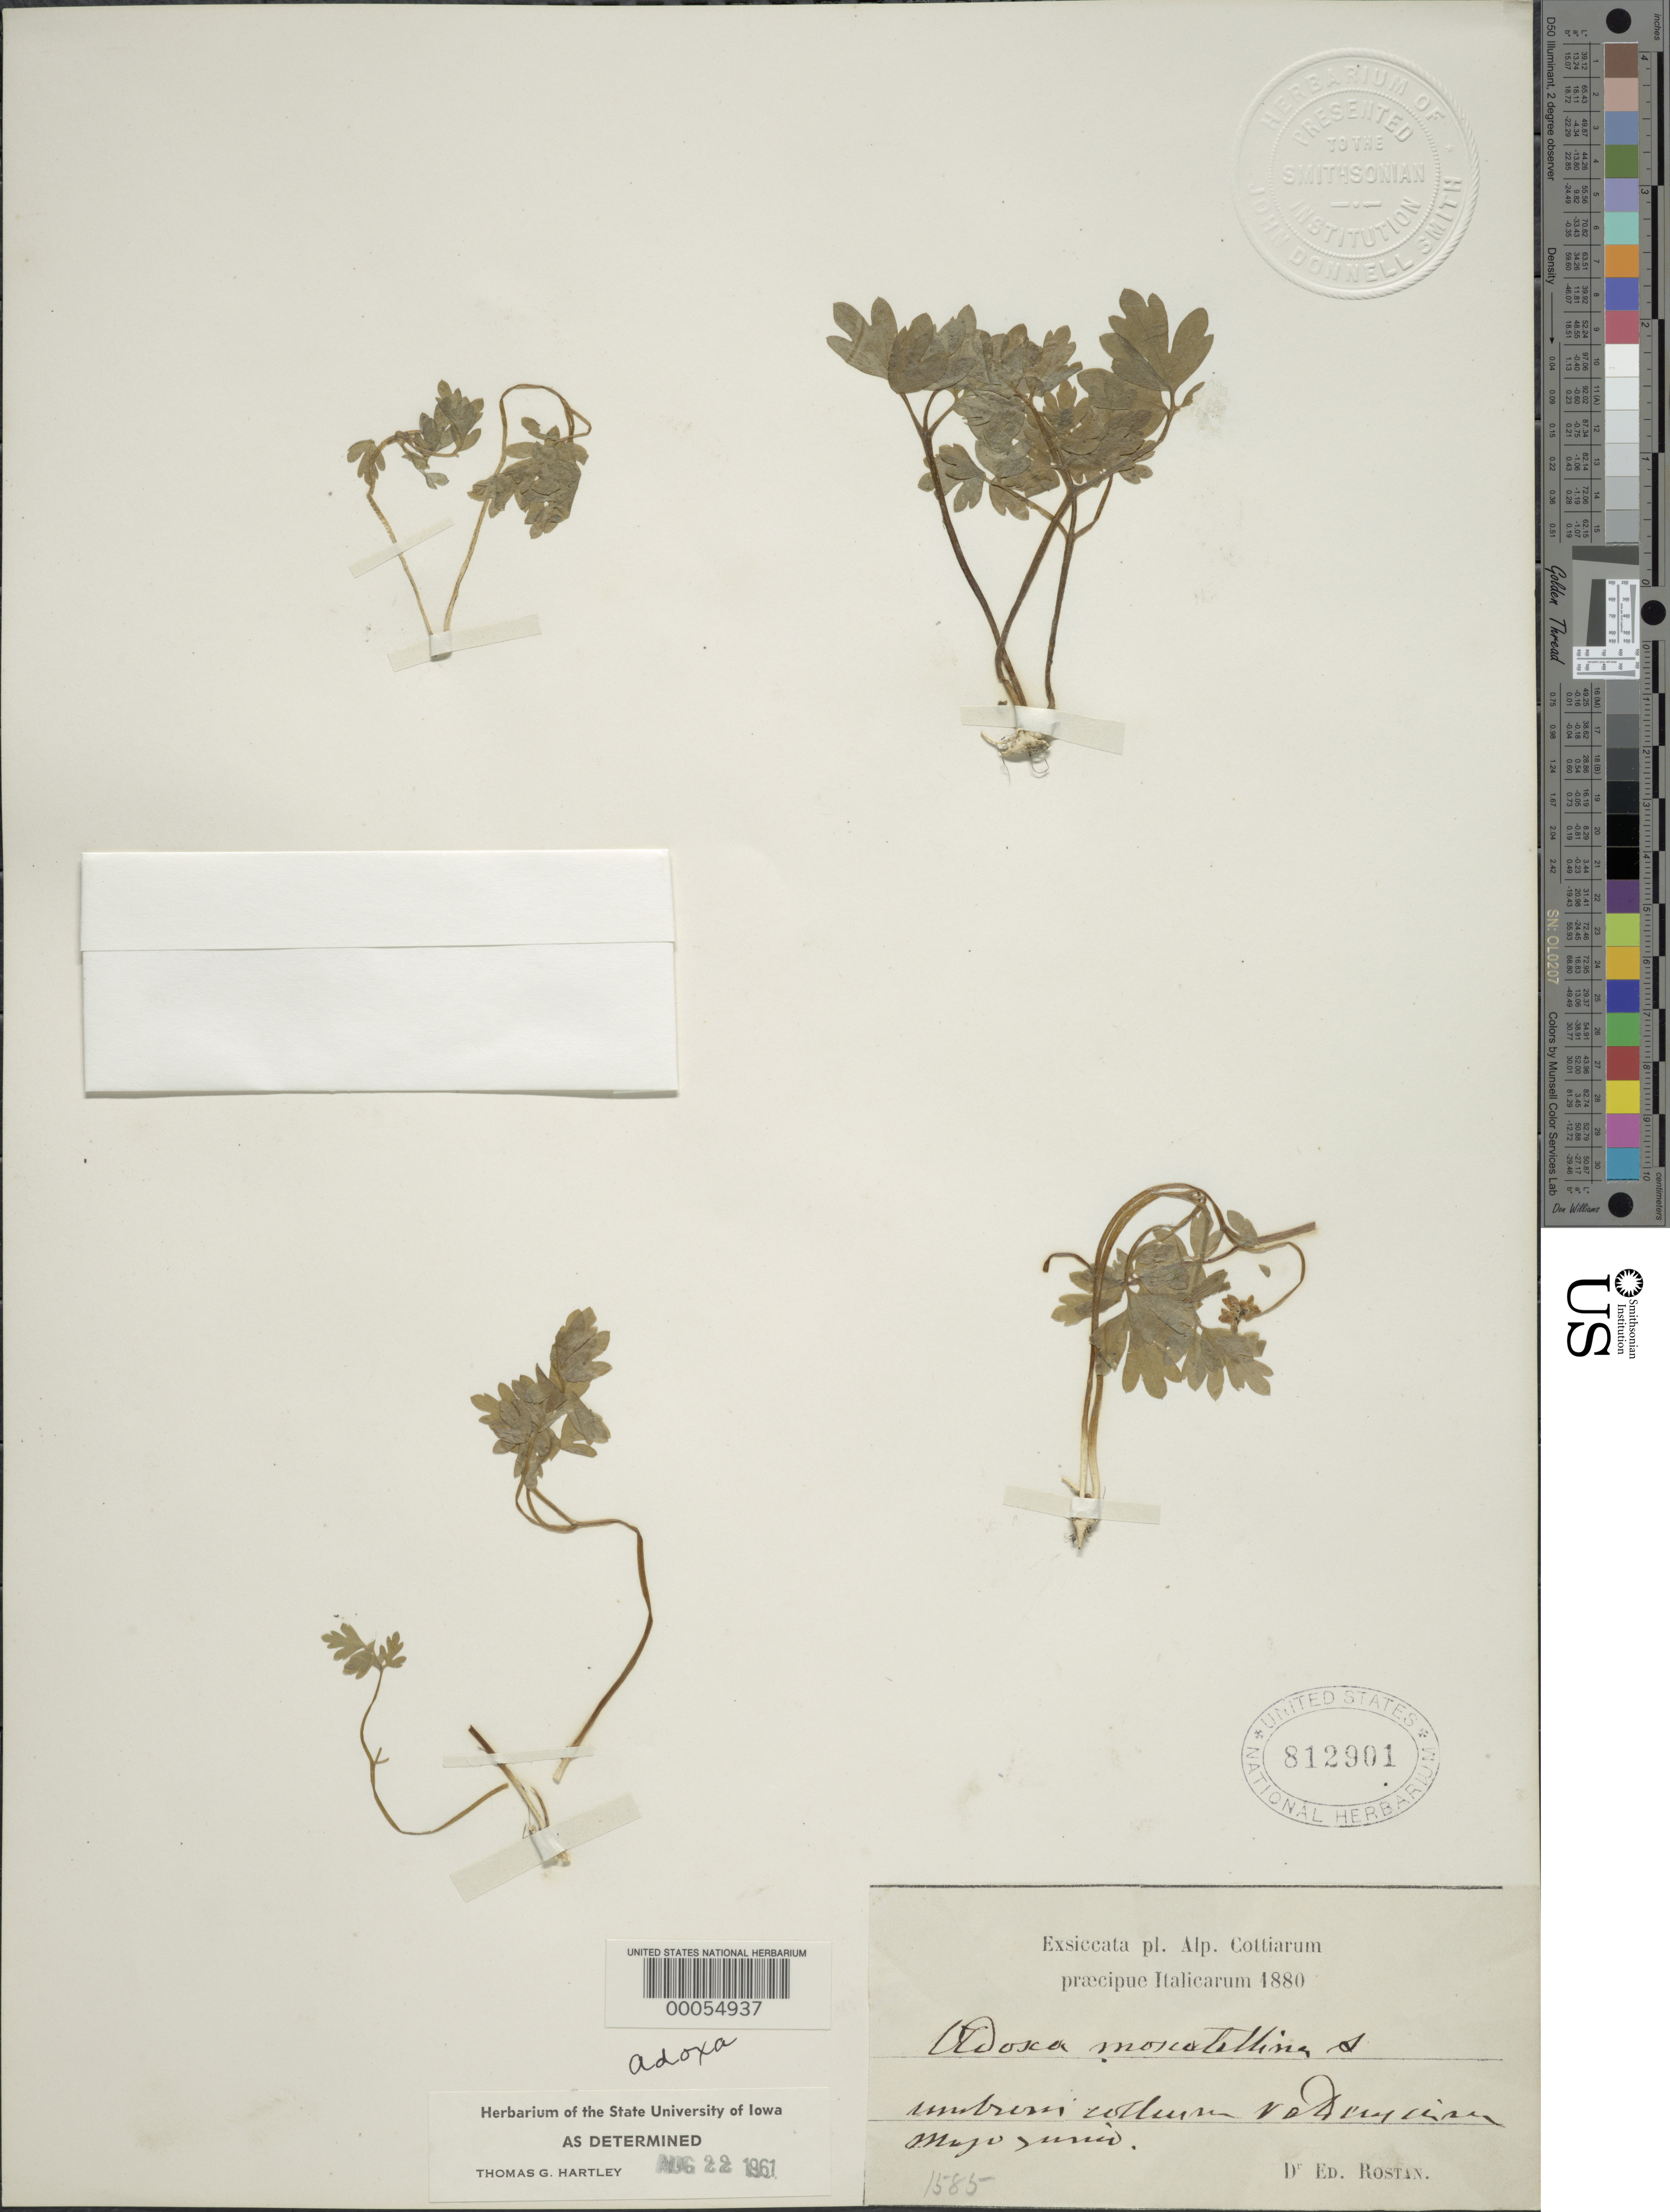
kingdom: Plantae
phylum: Tracheophyta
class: Magnoliopsida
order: Dipsacales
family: Viburnaceae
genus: Adoxa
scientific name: Adoxa moschatellina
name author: L.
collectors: E. Rostan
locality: Alps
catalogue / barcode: US 812901